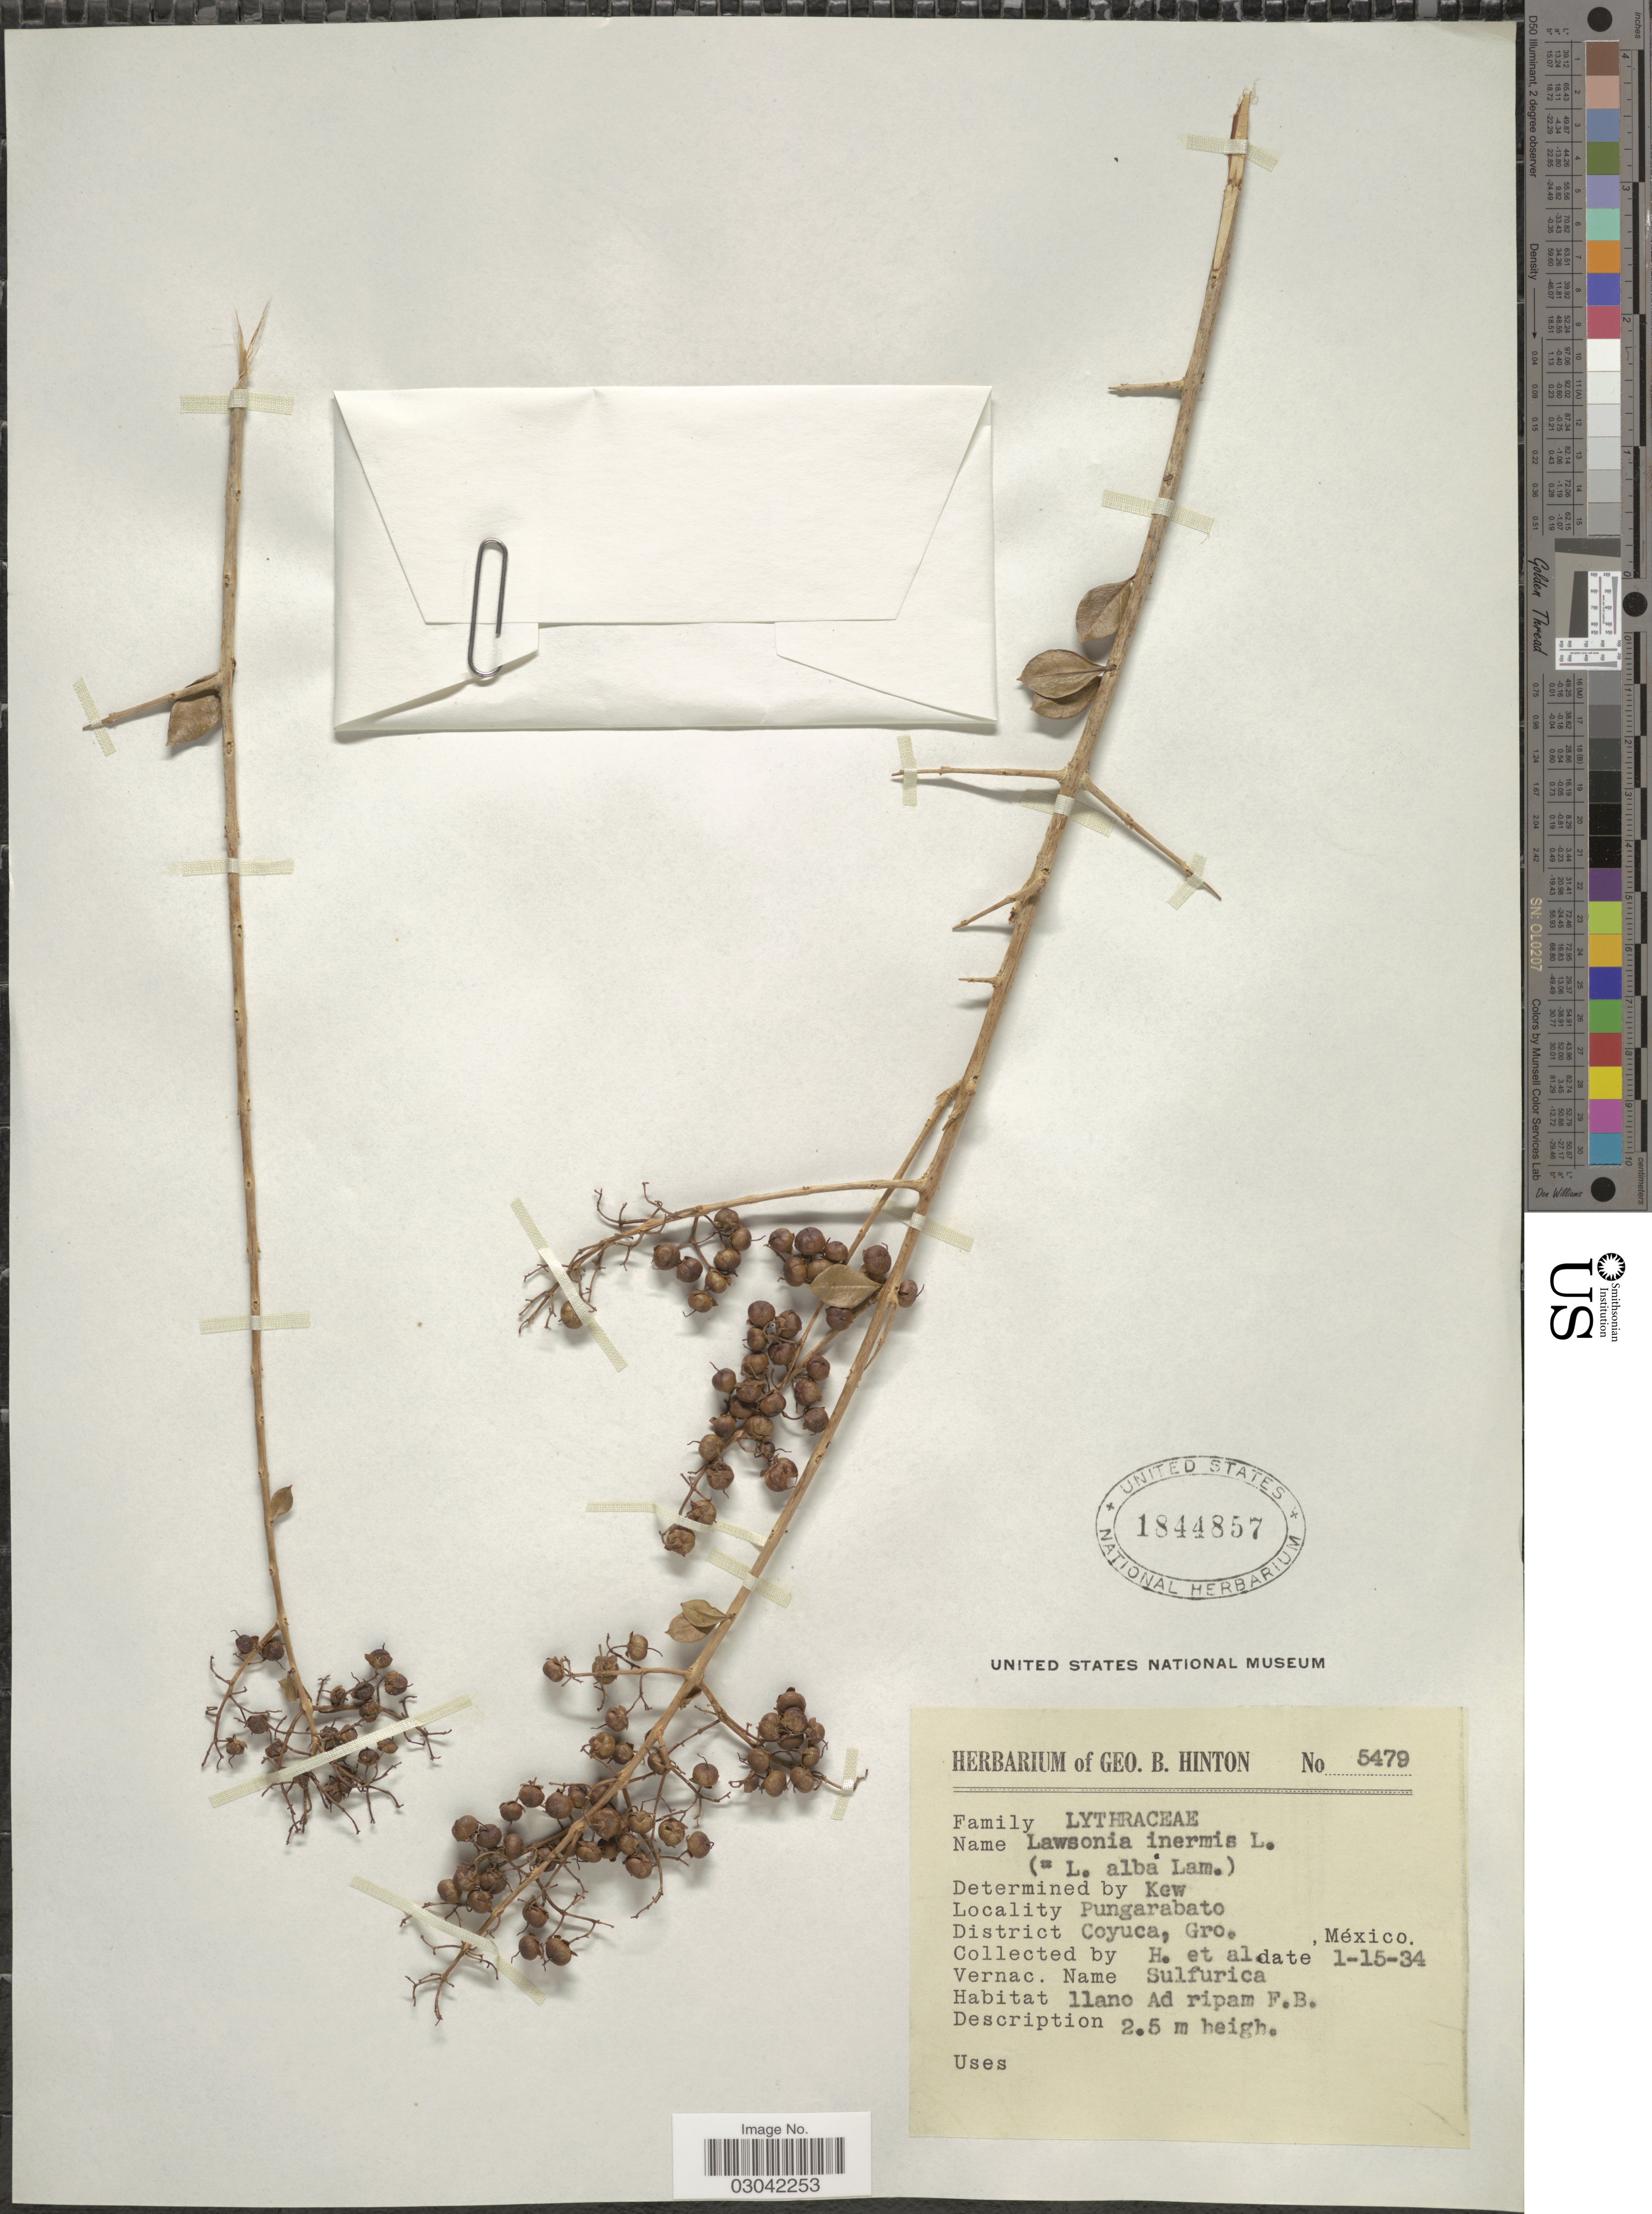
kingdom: Plantae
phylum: Tracheophyta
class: Magnoliopsida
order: Myrtales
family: Lythraceae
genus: Lawsonia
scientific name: Lawsonia inermis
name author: L.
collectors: G. B. Hinton & et al.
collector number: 5479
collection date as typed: Transcribed d/m/y: 15/1/34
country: Mexico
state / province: Guerrero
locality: Pungarabato. District Coyuca.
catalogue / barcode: US 1844857